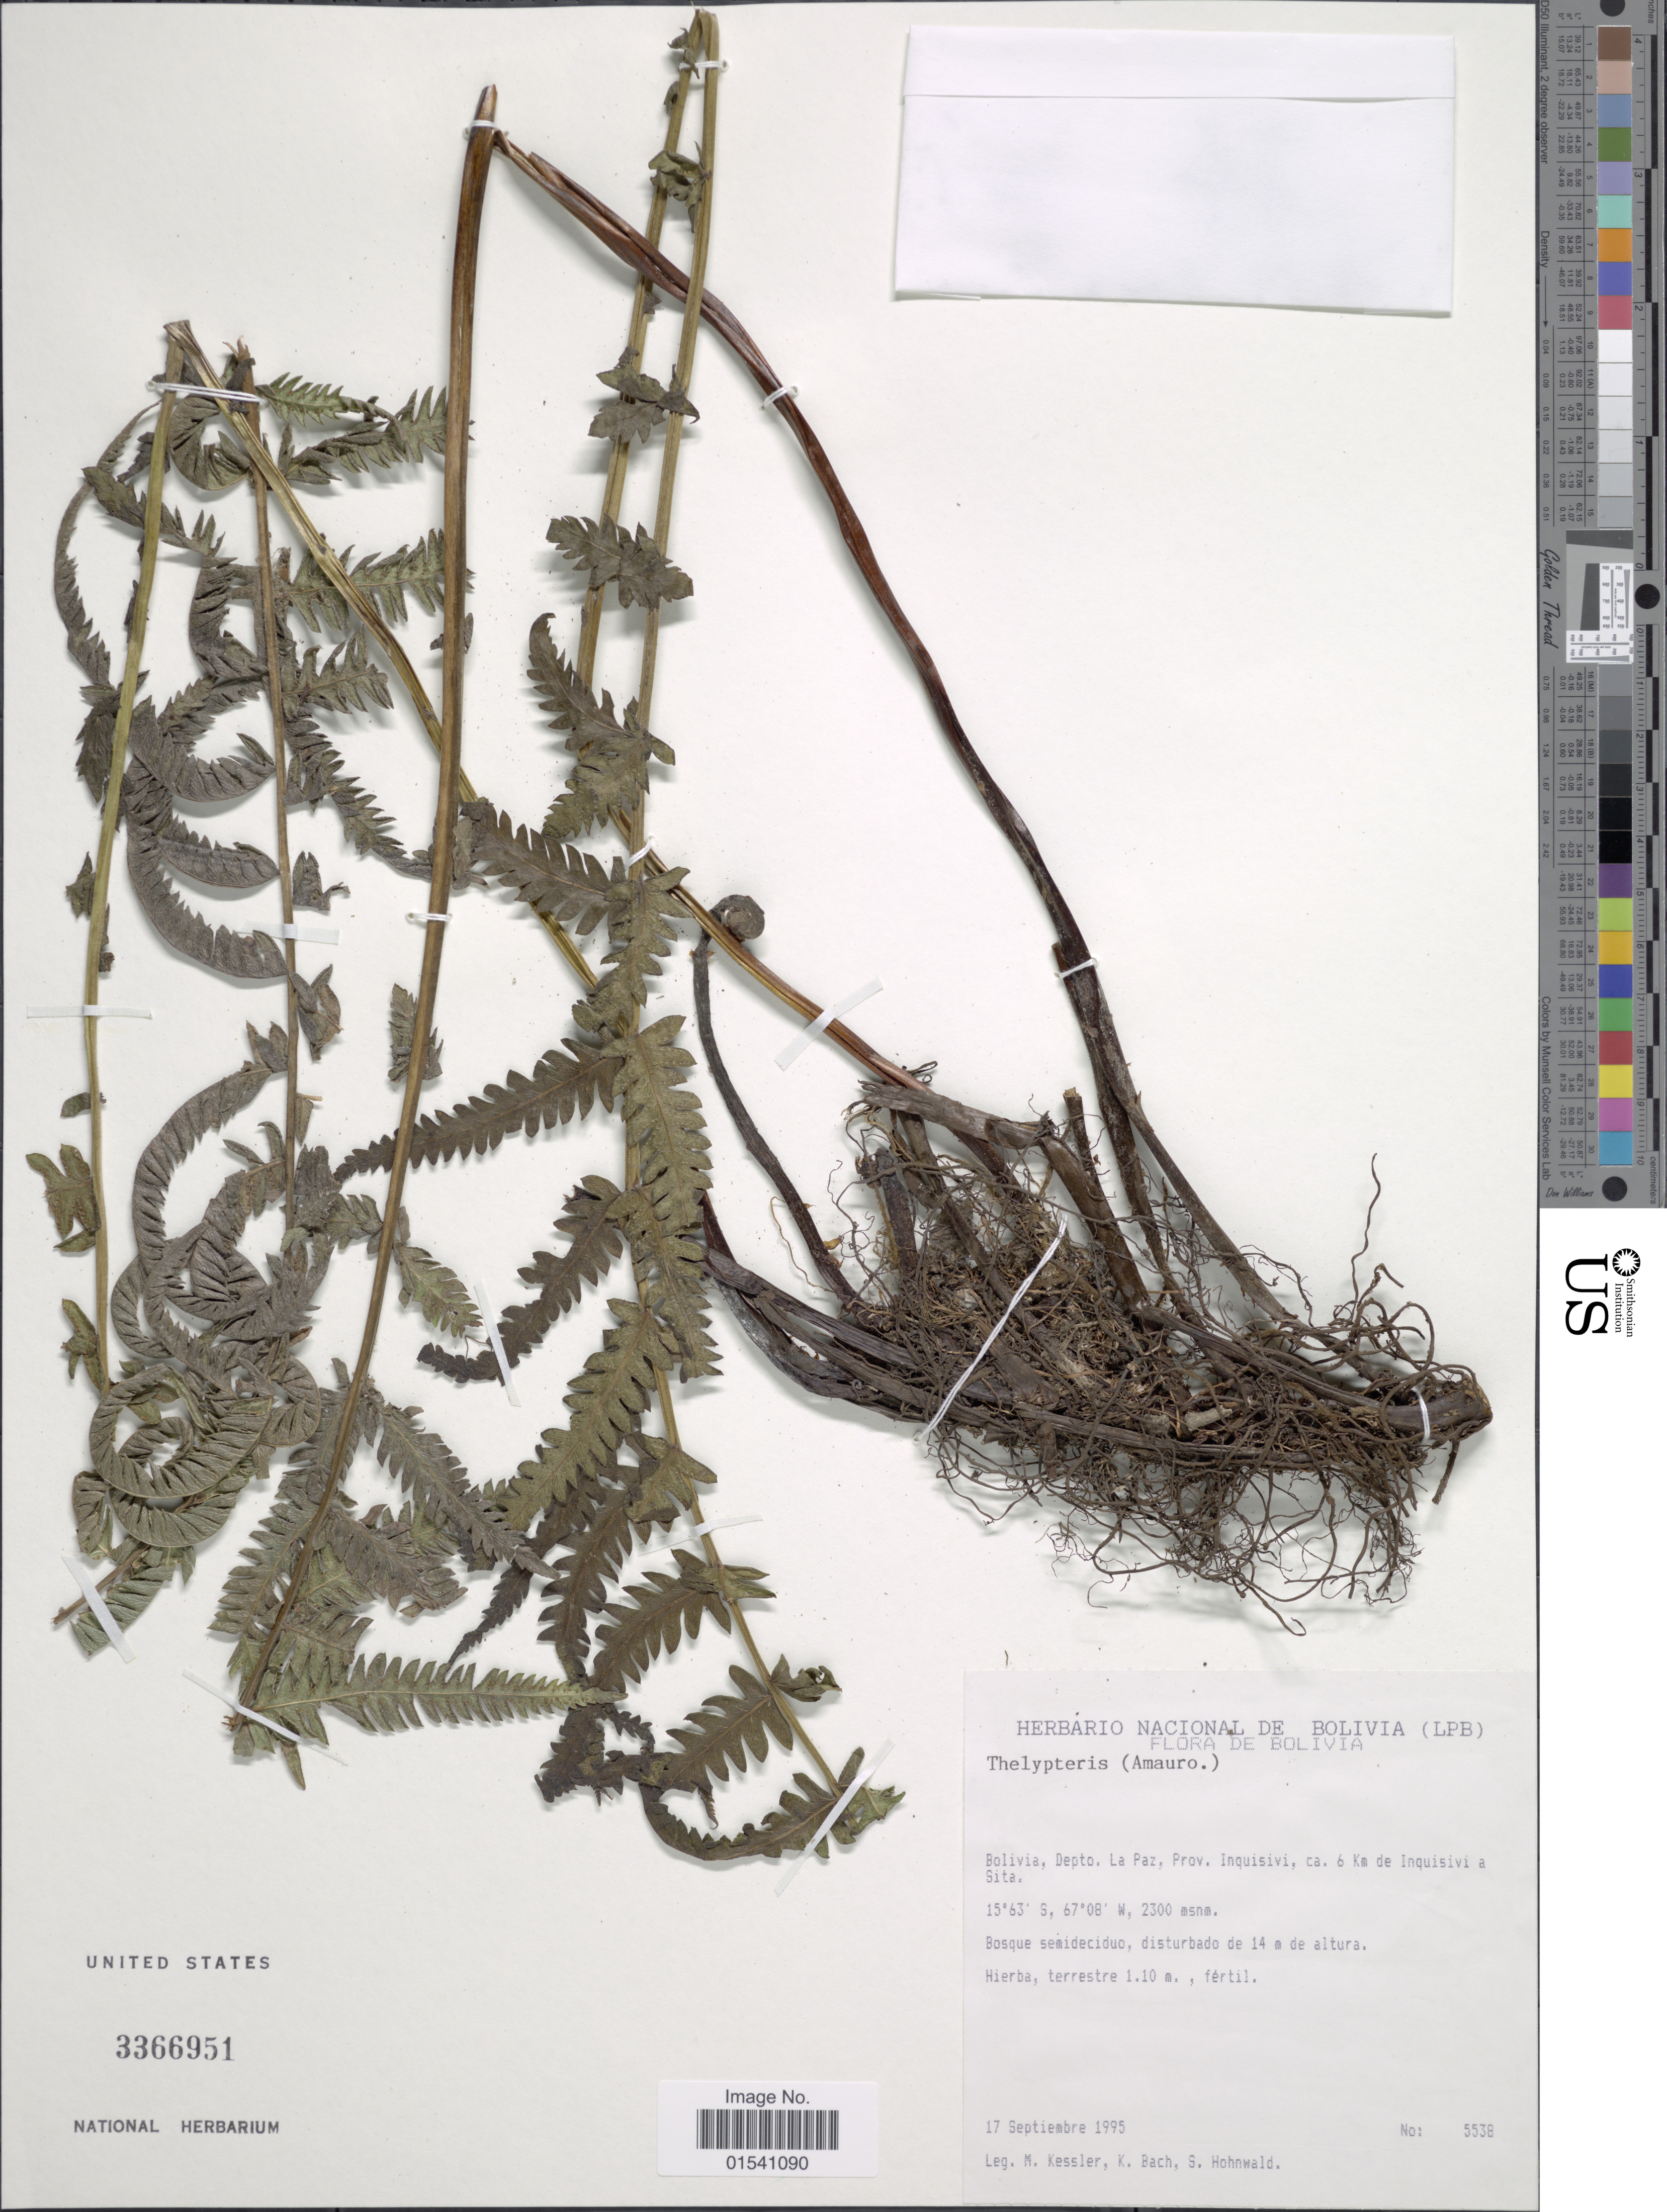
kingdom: Plantae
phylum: Tracheophyta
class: Polypodiopsida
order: Polypodiales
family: Thelypteridaceae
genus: Amauropelta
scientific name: Amauropelta sp.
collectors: M. Kessler, K. Bach & S. Hohnwald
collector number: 5538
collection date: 1995-09-17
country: Bolivia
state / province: La Paz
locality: Depto. La Paz, prov. Inquisivi, ca. 6 km de Inquisivi a Sita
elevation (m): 2300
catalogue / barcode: US 3366951